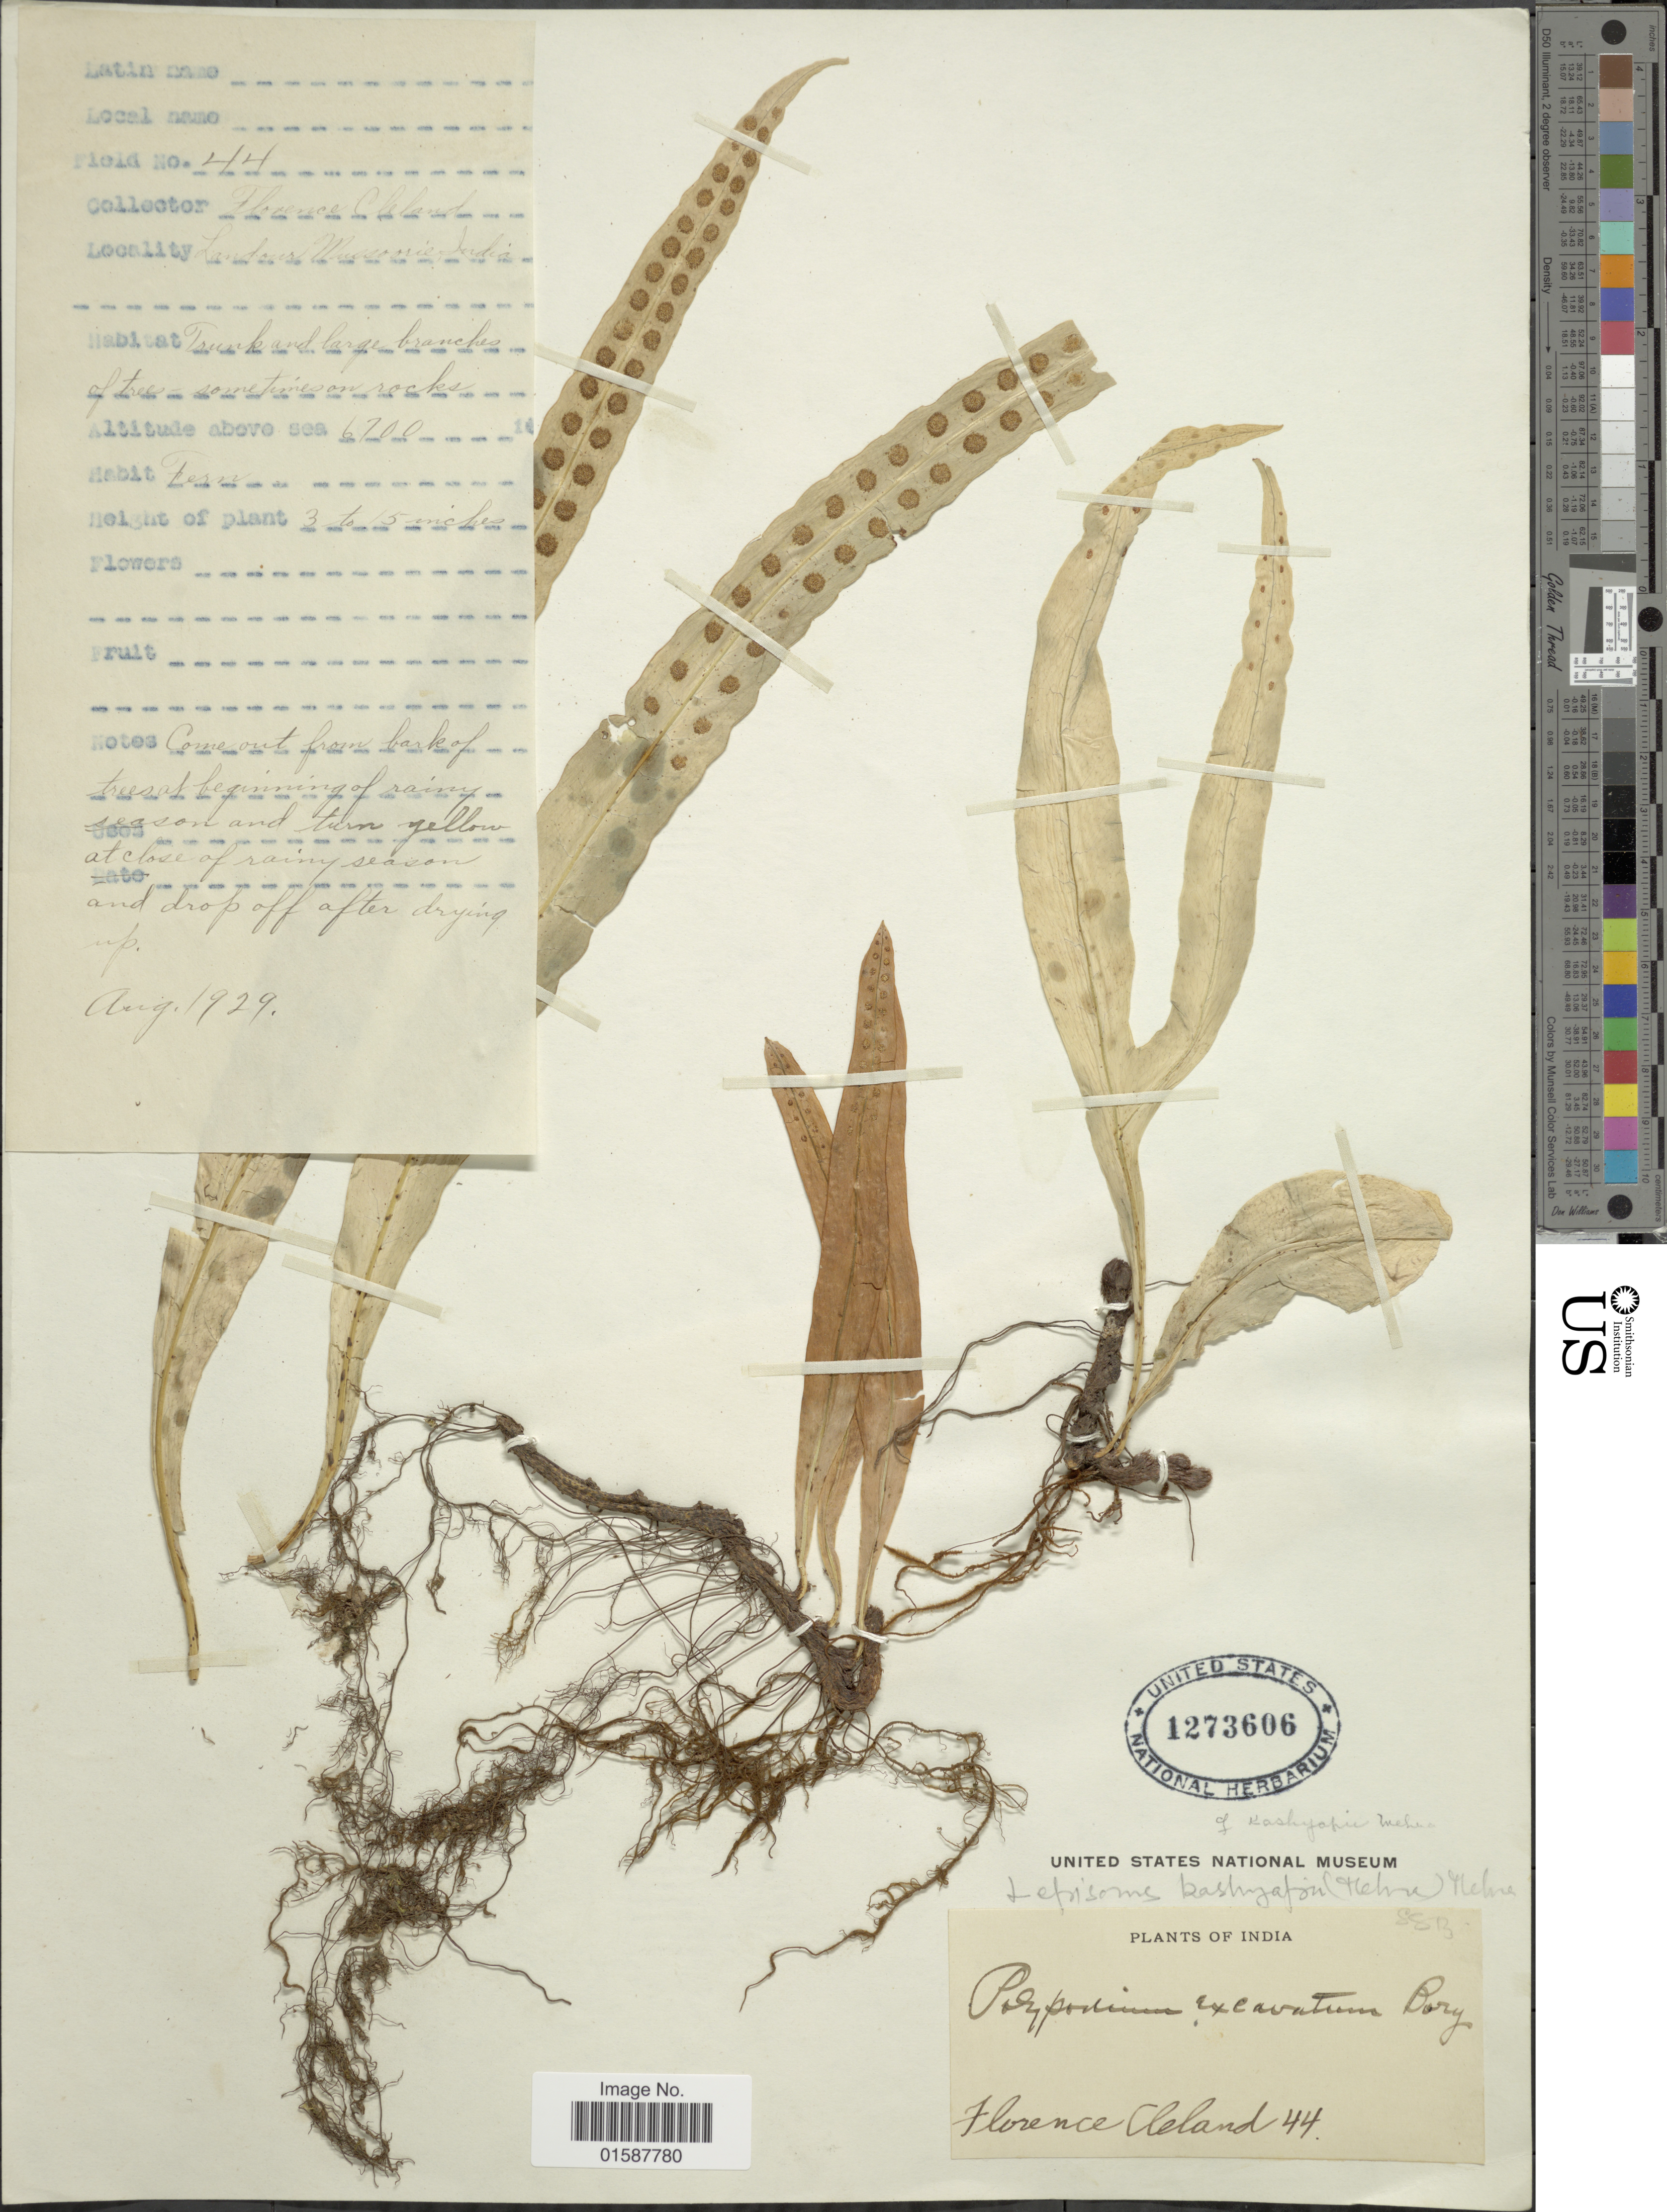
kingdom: Plantae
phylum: Tracheophyta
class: Polypodiopsida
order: Polypodiales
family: Polypodiaceae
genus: Lepisorus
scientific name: Lepisorus kashyapii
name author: (Mehra) Mehra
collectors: F. Cleland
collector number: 44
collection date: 1929-08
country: India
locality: Landour, Mussoorie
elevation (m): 2042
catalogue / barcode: US 1273606